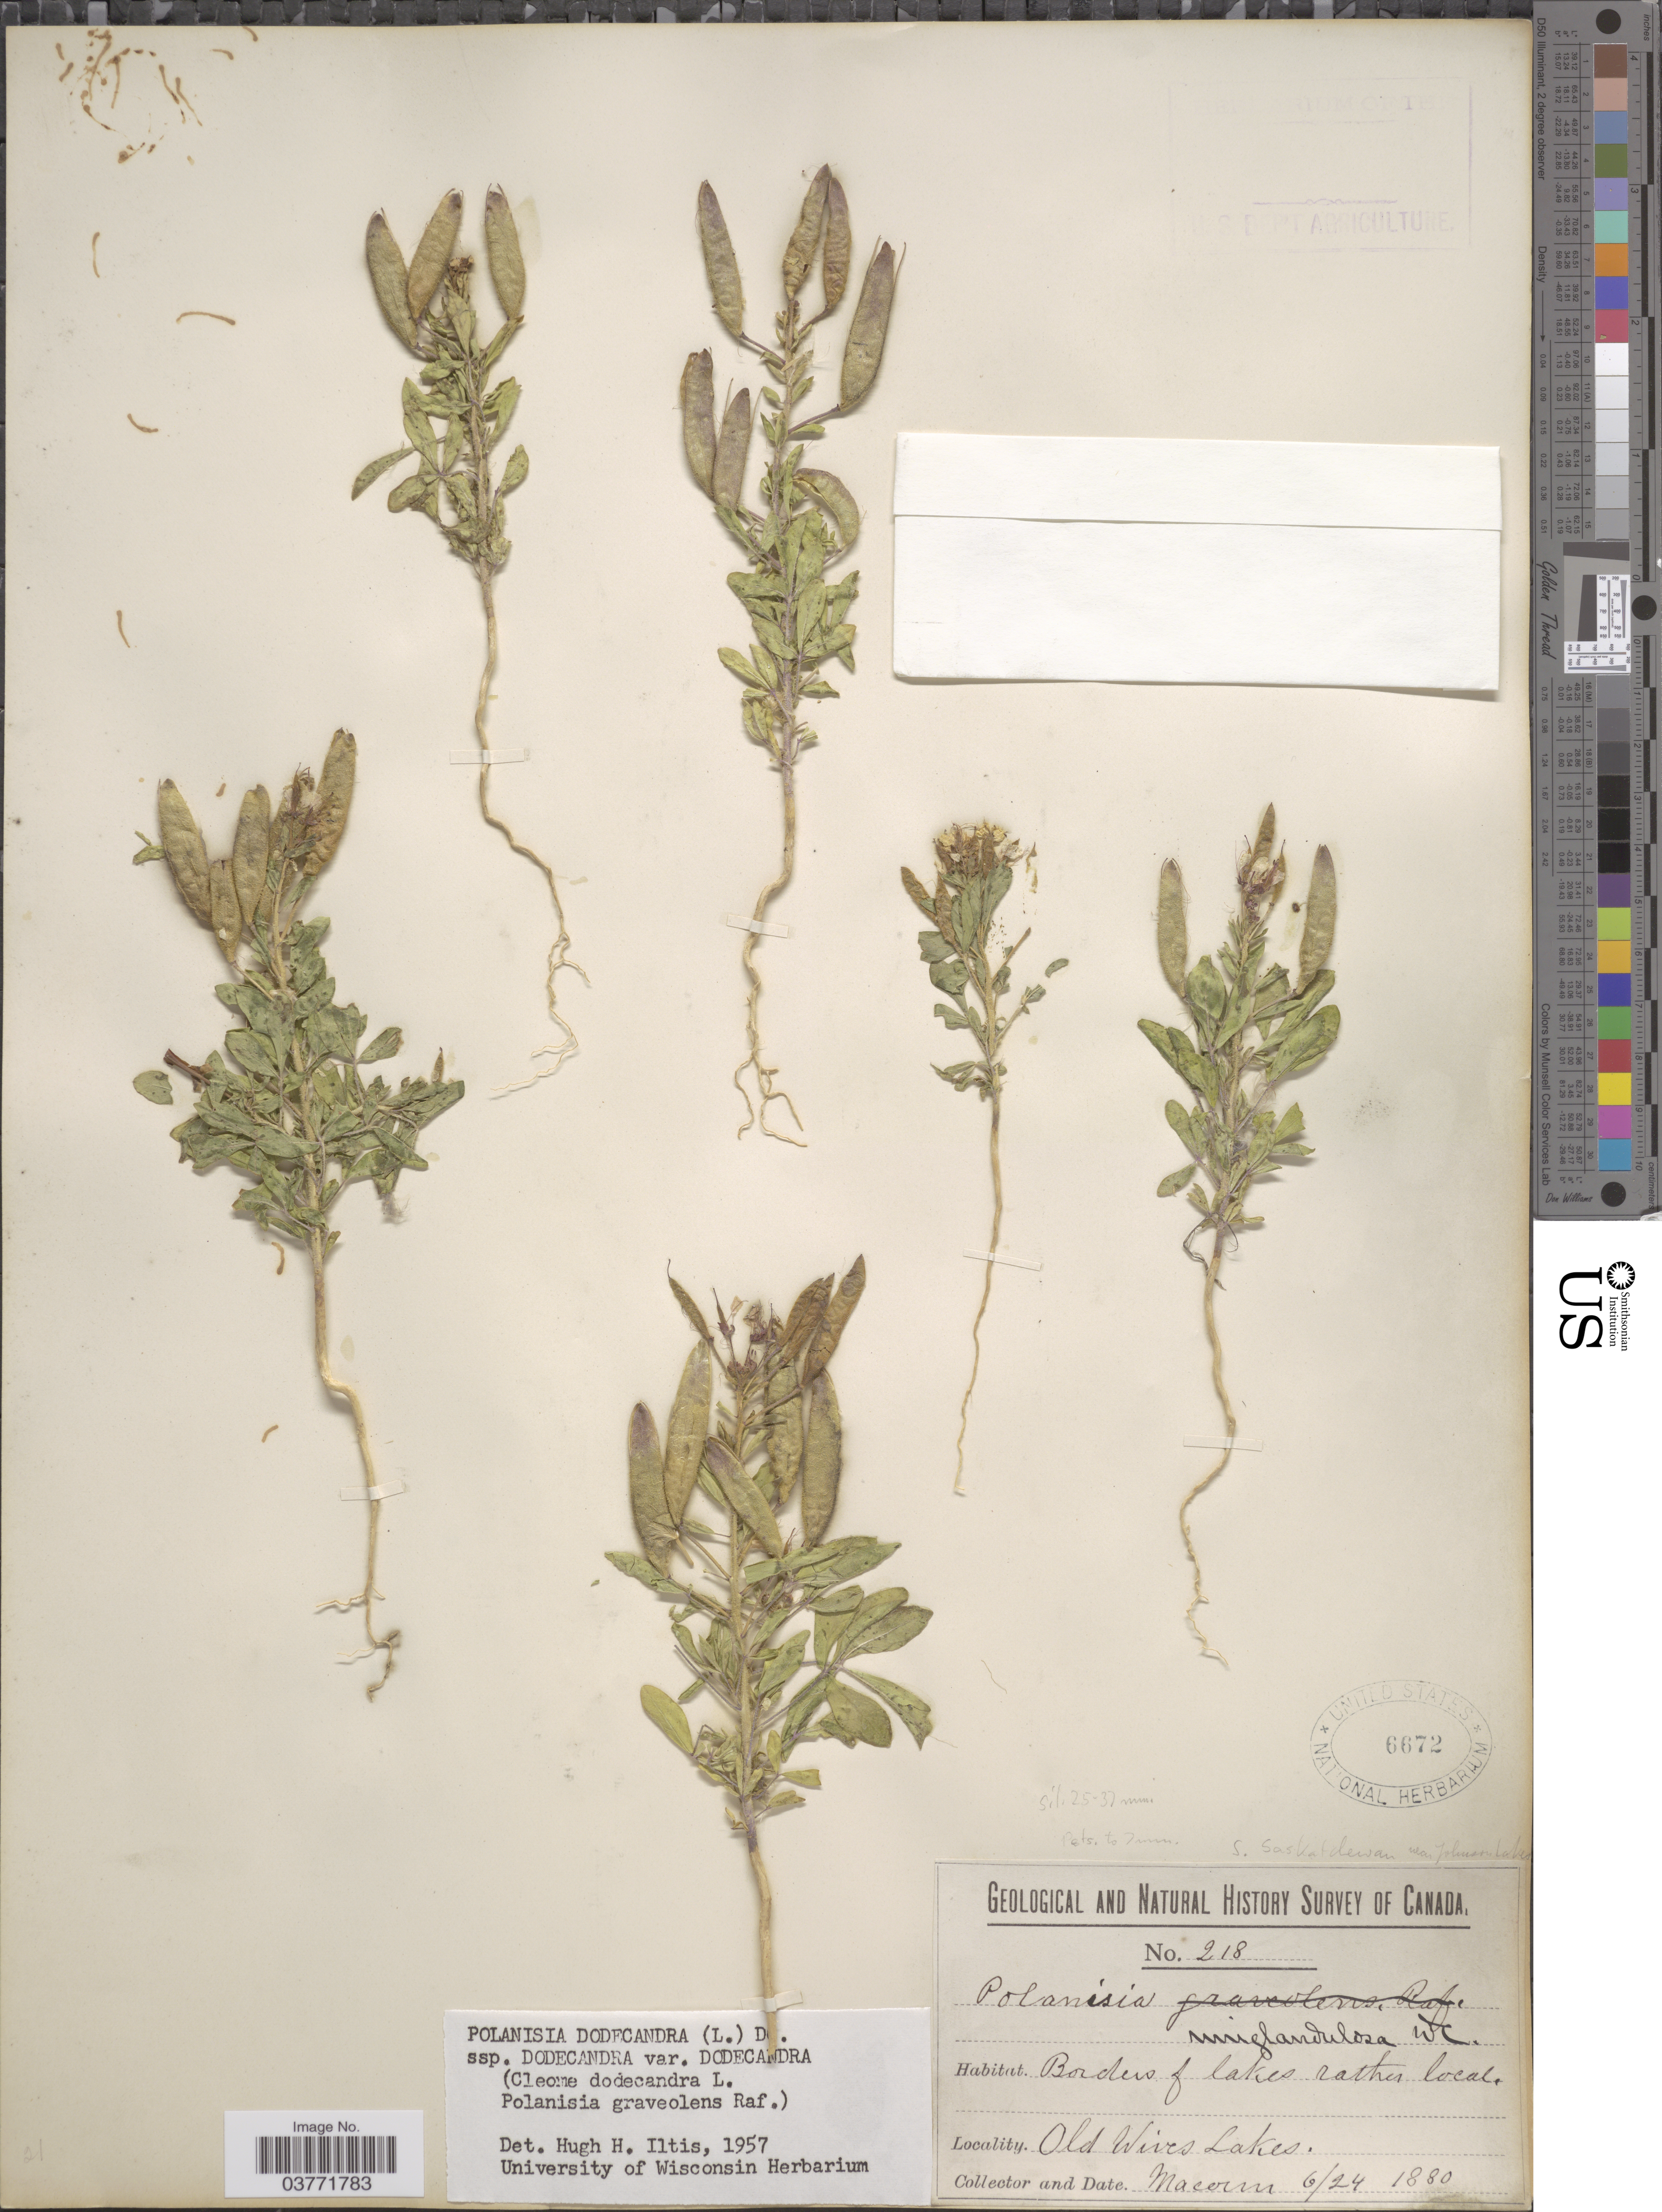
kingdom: Plantae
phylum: Tracheophyta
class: Magnoliopsida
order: Brassicales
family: Cleomaceae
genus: Polanisia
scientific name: Polanisia dodecandra subsp. dodecandra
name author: (L.) DC.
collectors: -- Macoun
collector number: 218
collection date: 1880-06-24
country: Canada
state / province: Saskatchewan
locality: Old Wives Lakes. Near Johnson Lake.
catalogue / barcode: US 6672